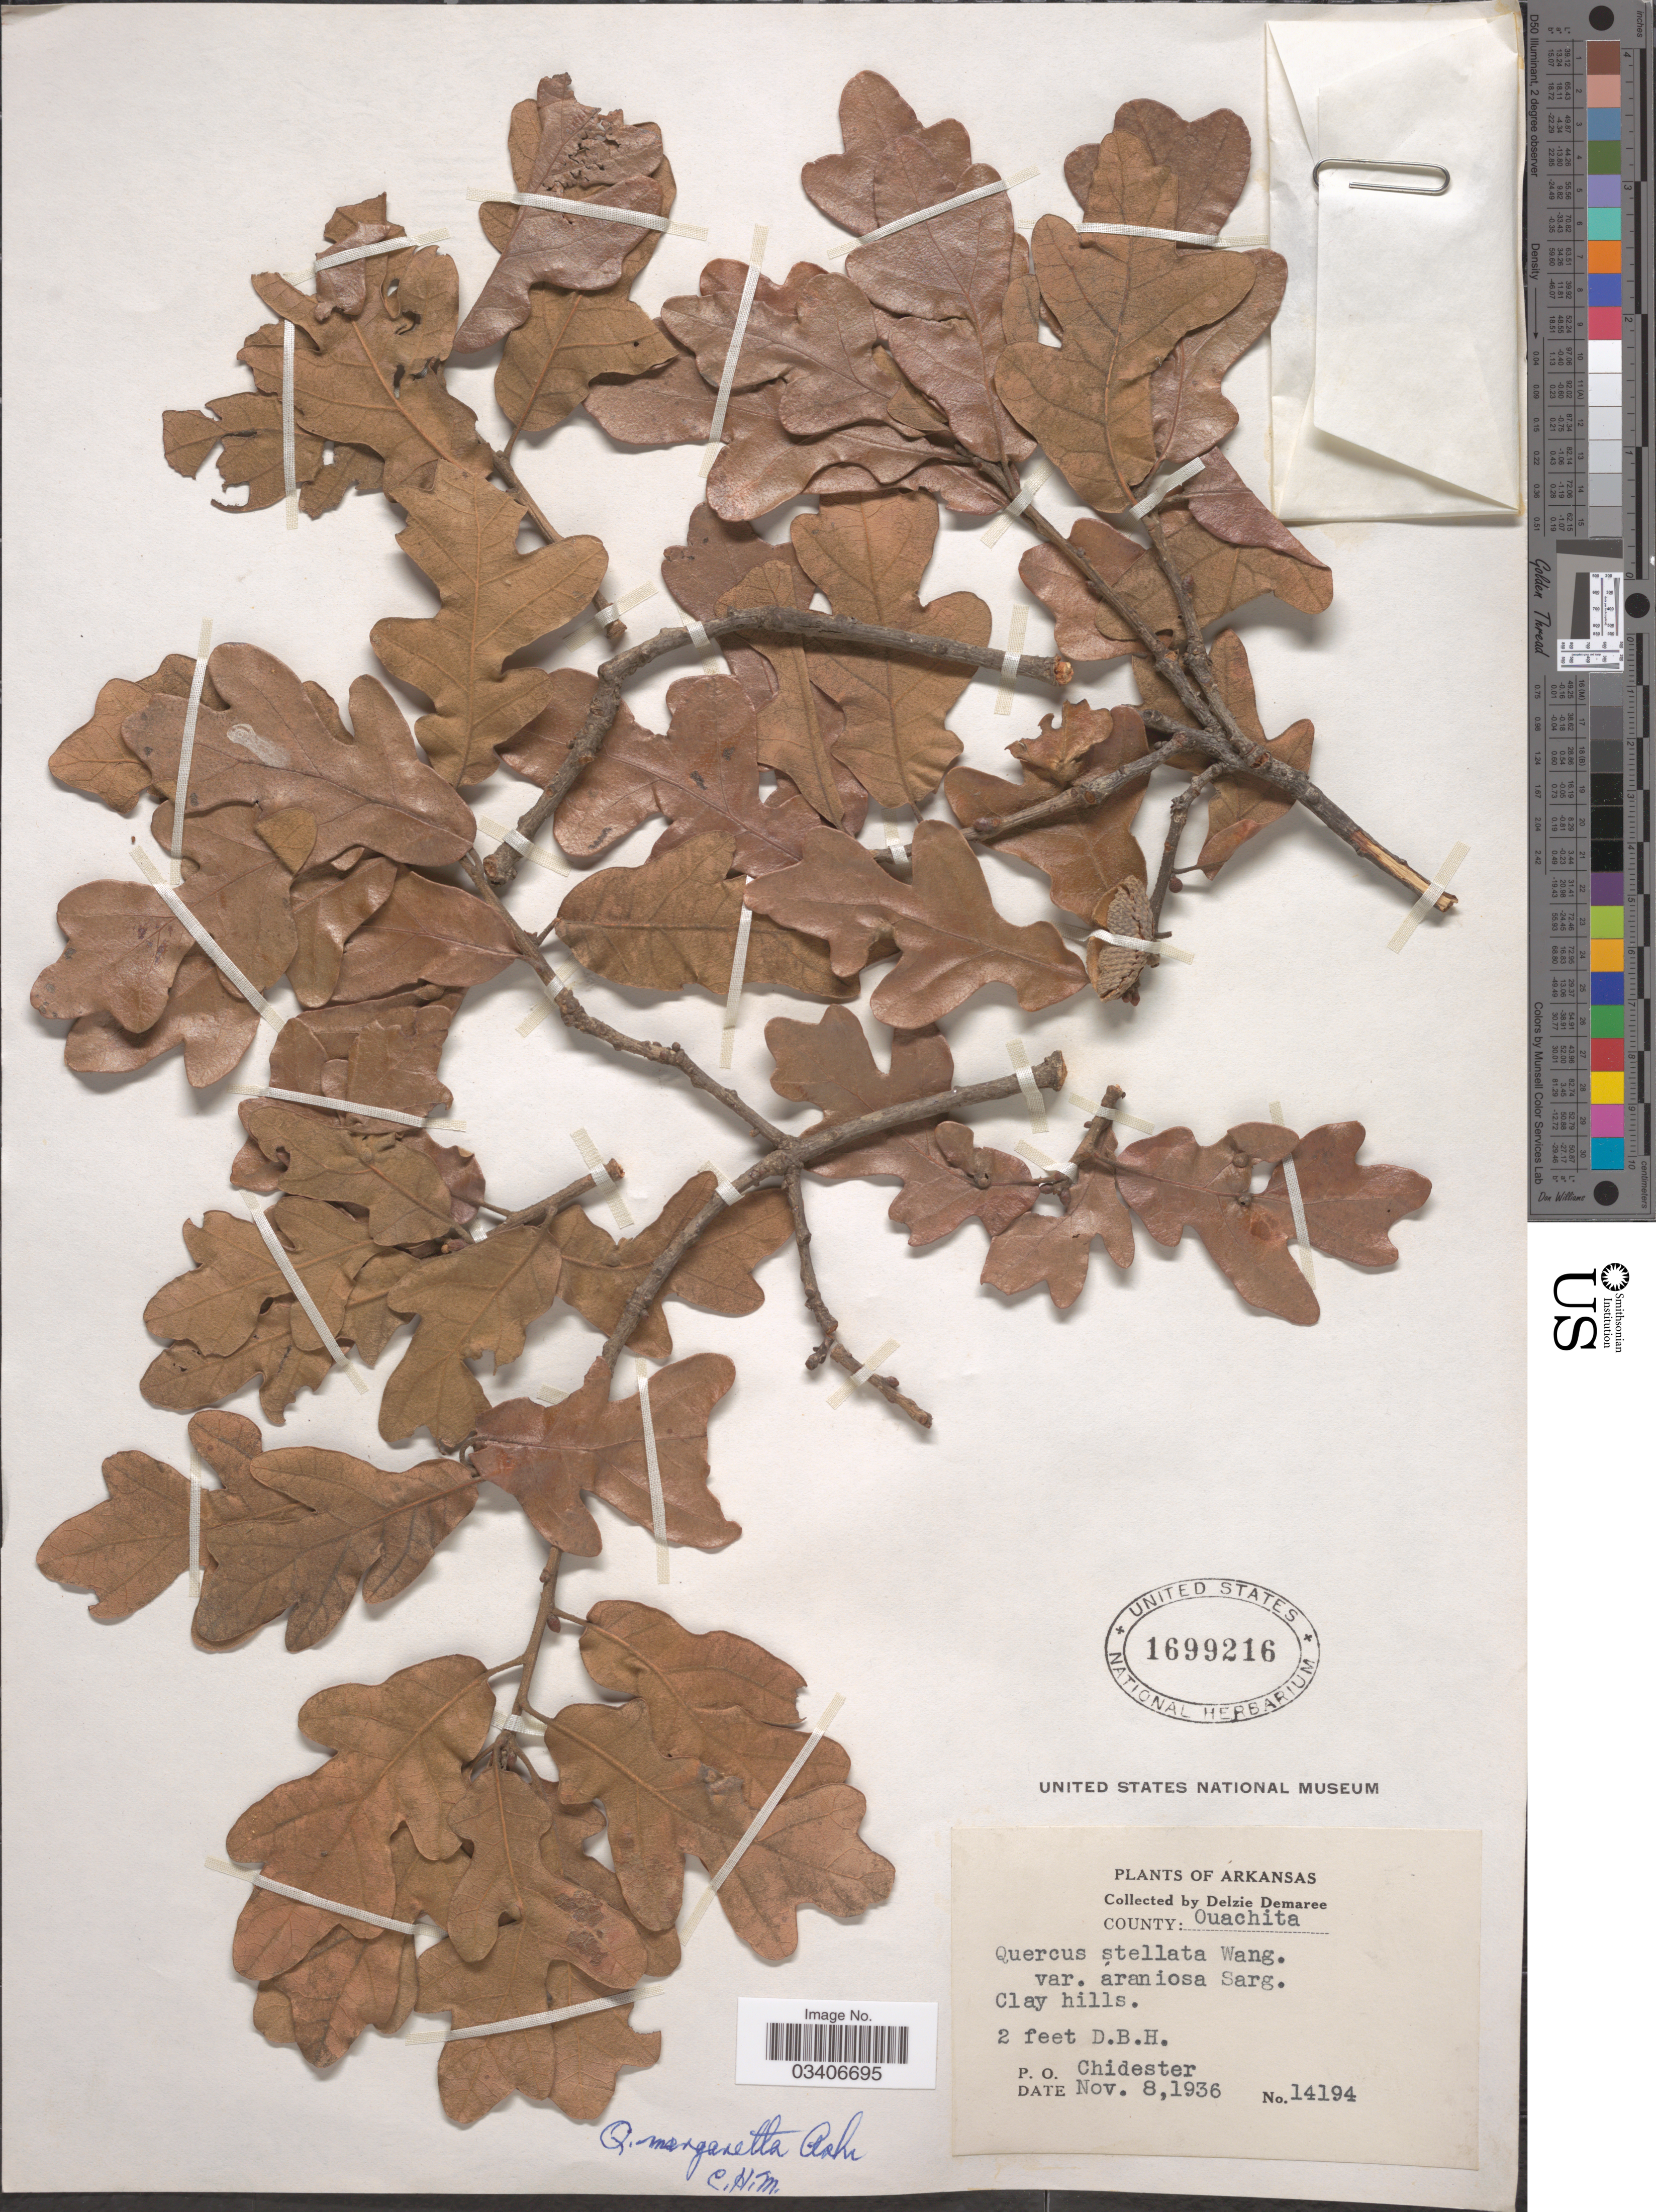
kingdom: Plantae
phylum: Tracheophyta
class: Magnoliopsida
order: Fagales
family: Fagaceae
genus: Quercus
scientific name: Quercus margarettae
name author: Ashe ex Small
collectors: D. Demaree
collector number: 14194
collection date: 1936-11-08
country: United States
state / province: Arkansas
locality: County: Ouachita. Clay hills. P.O. Chidester.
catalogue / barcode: US 1699216